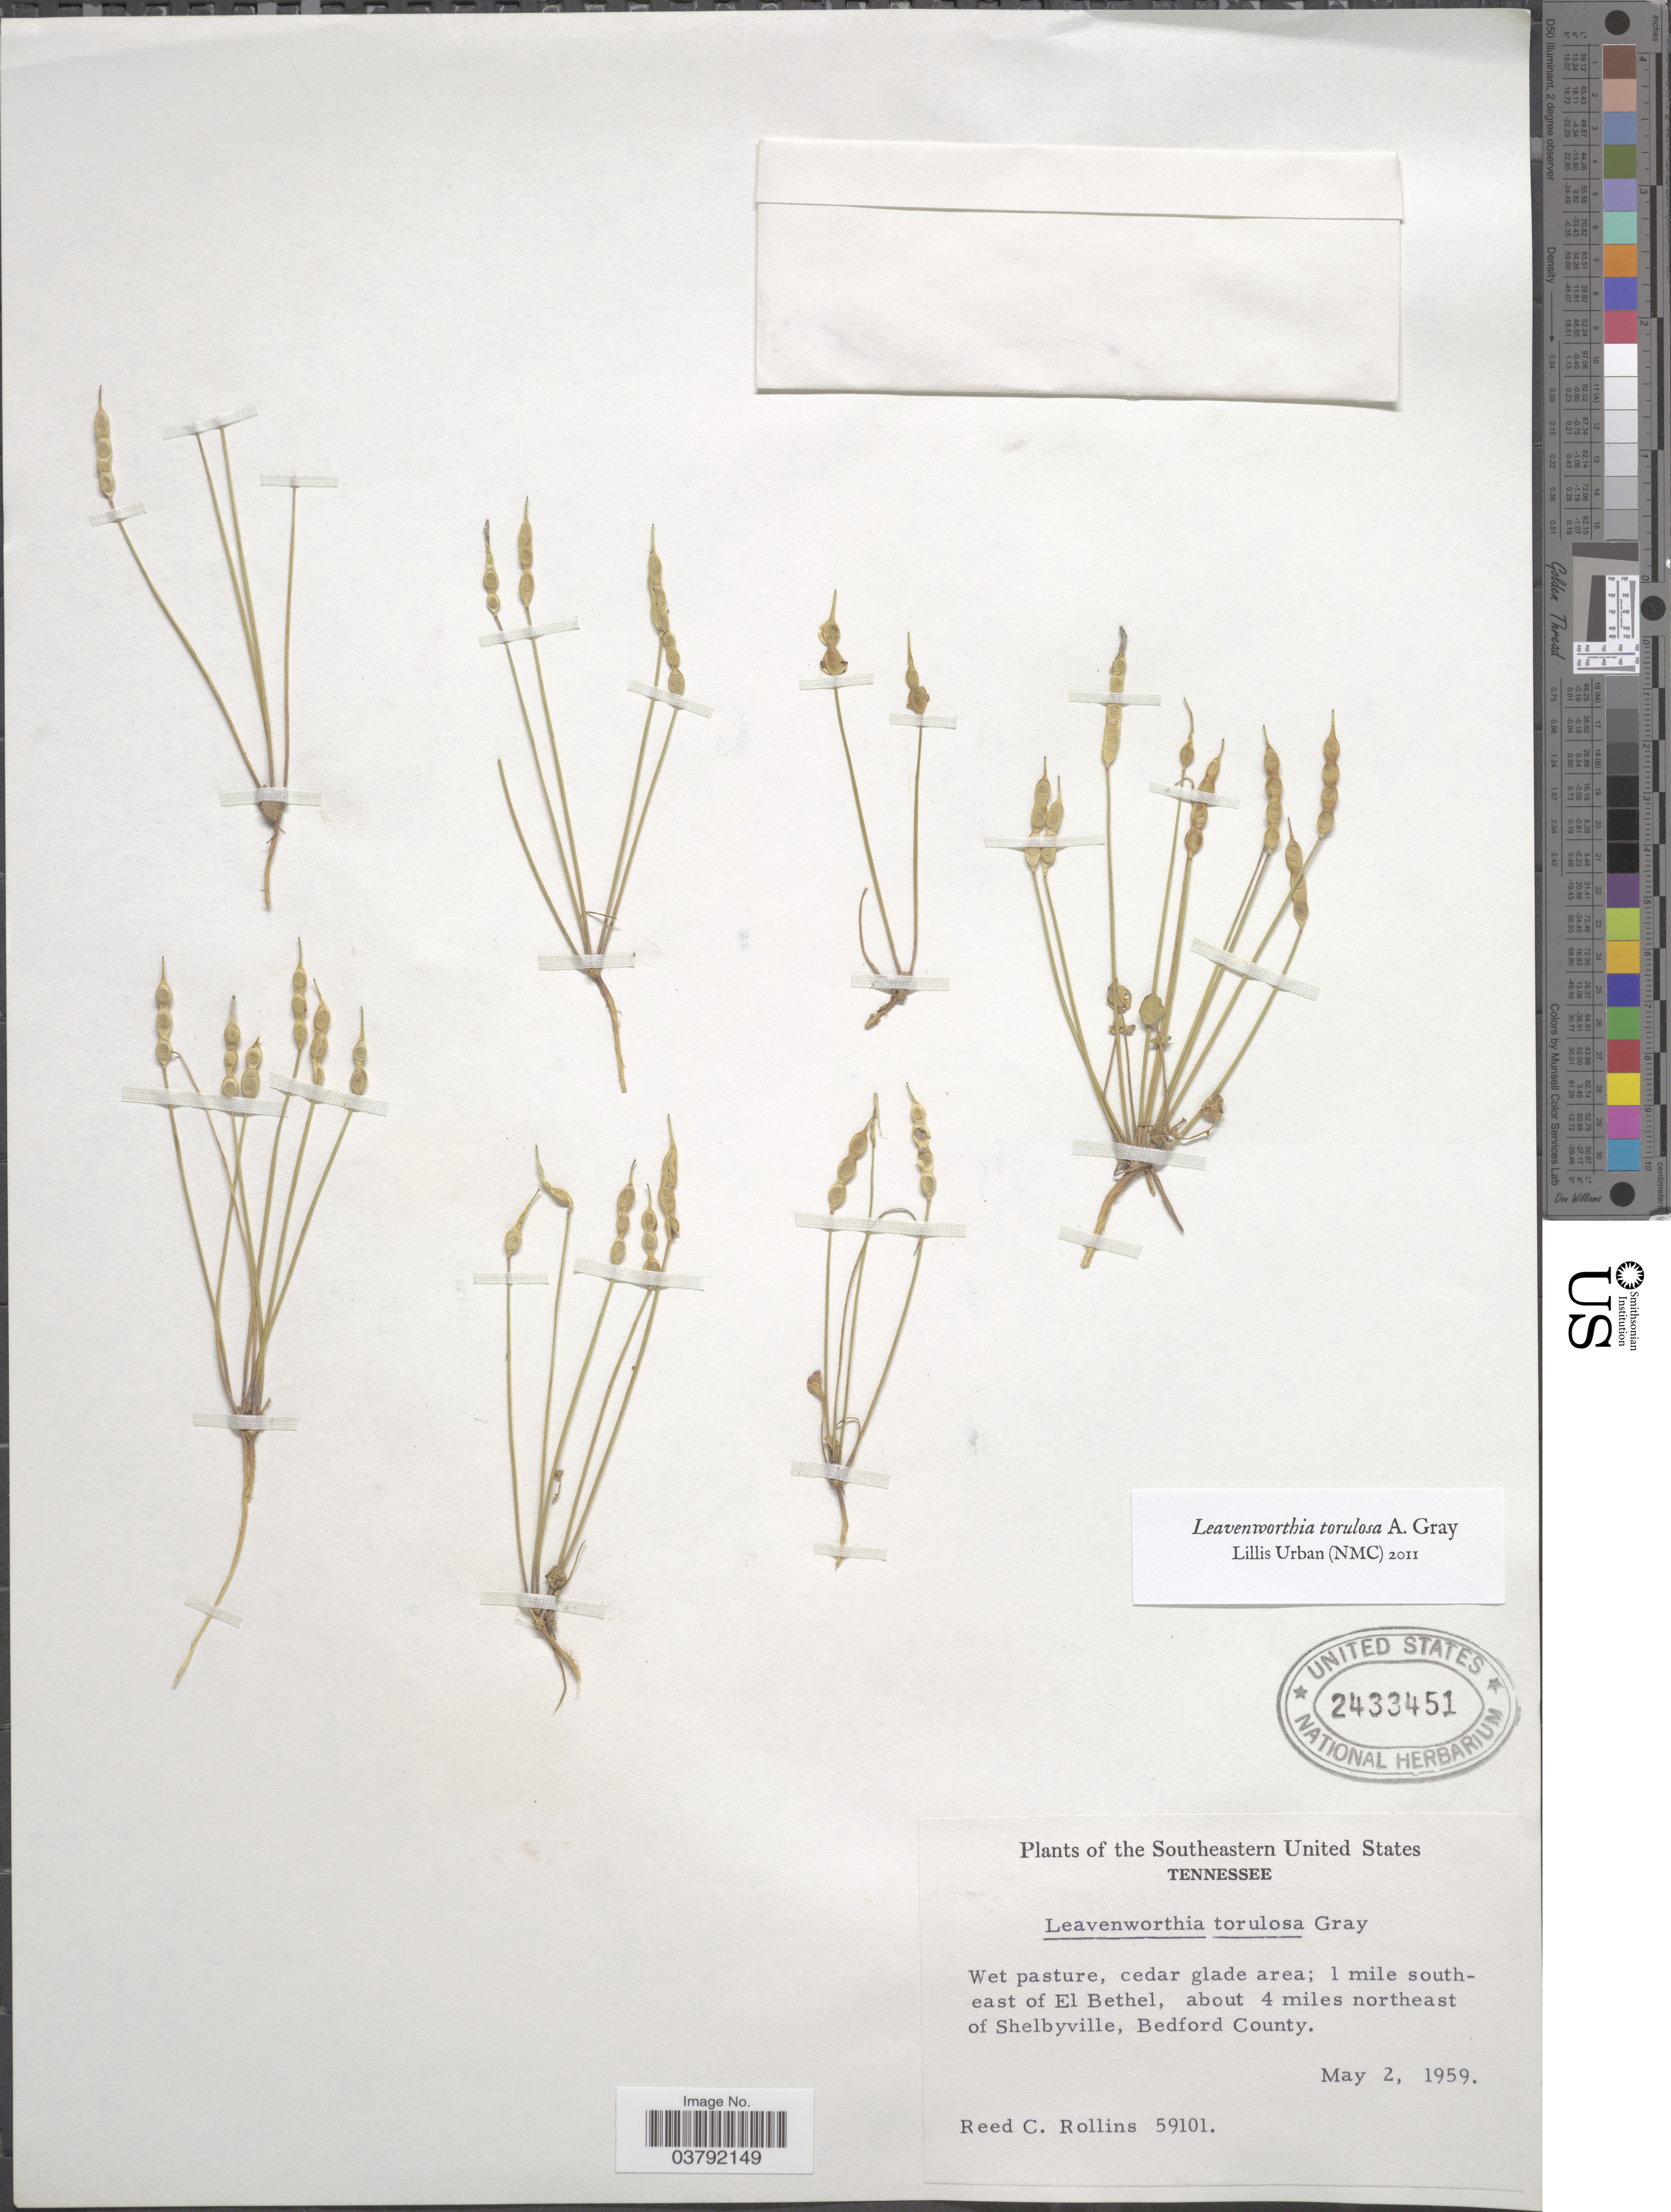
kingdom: Plantae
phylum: Tracheophyta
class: Magnoliopsida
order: Brassicales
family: Brassicaceae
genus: Leavenworthia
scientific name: Leavenworthia torulosa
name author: A. Gray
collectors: R. C. Rollins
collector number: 59101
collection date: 1959-05-02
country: United States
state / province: Tennessee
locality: Southeastern United States. 1 mile southeast of El Bethel, about 4 miles northeast of Shelbyville, Bedford County.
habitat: wet pasture, cedar glade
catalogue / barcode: US 2433451